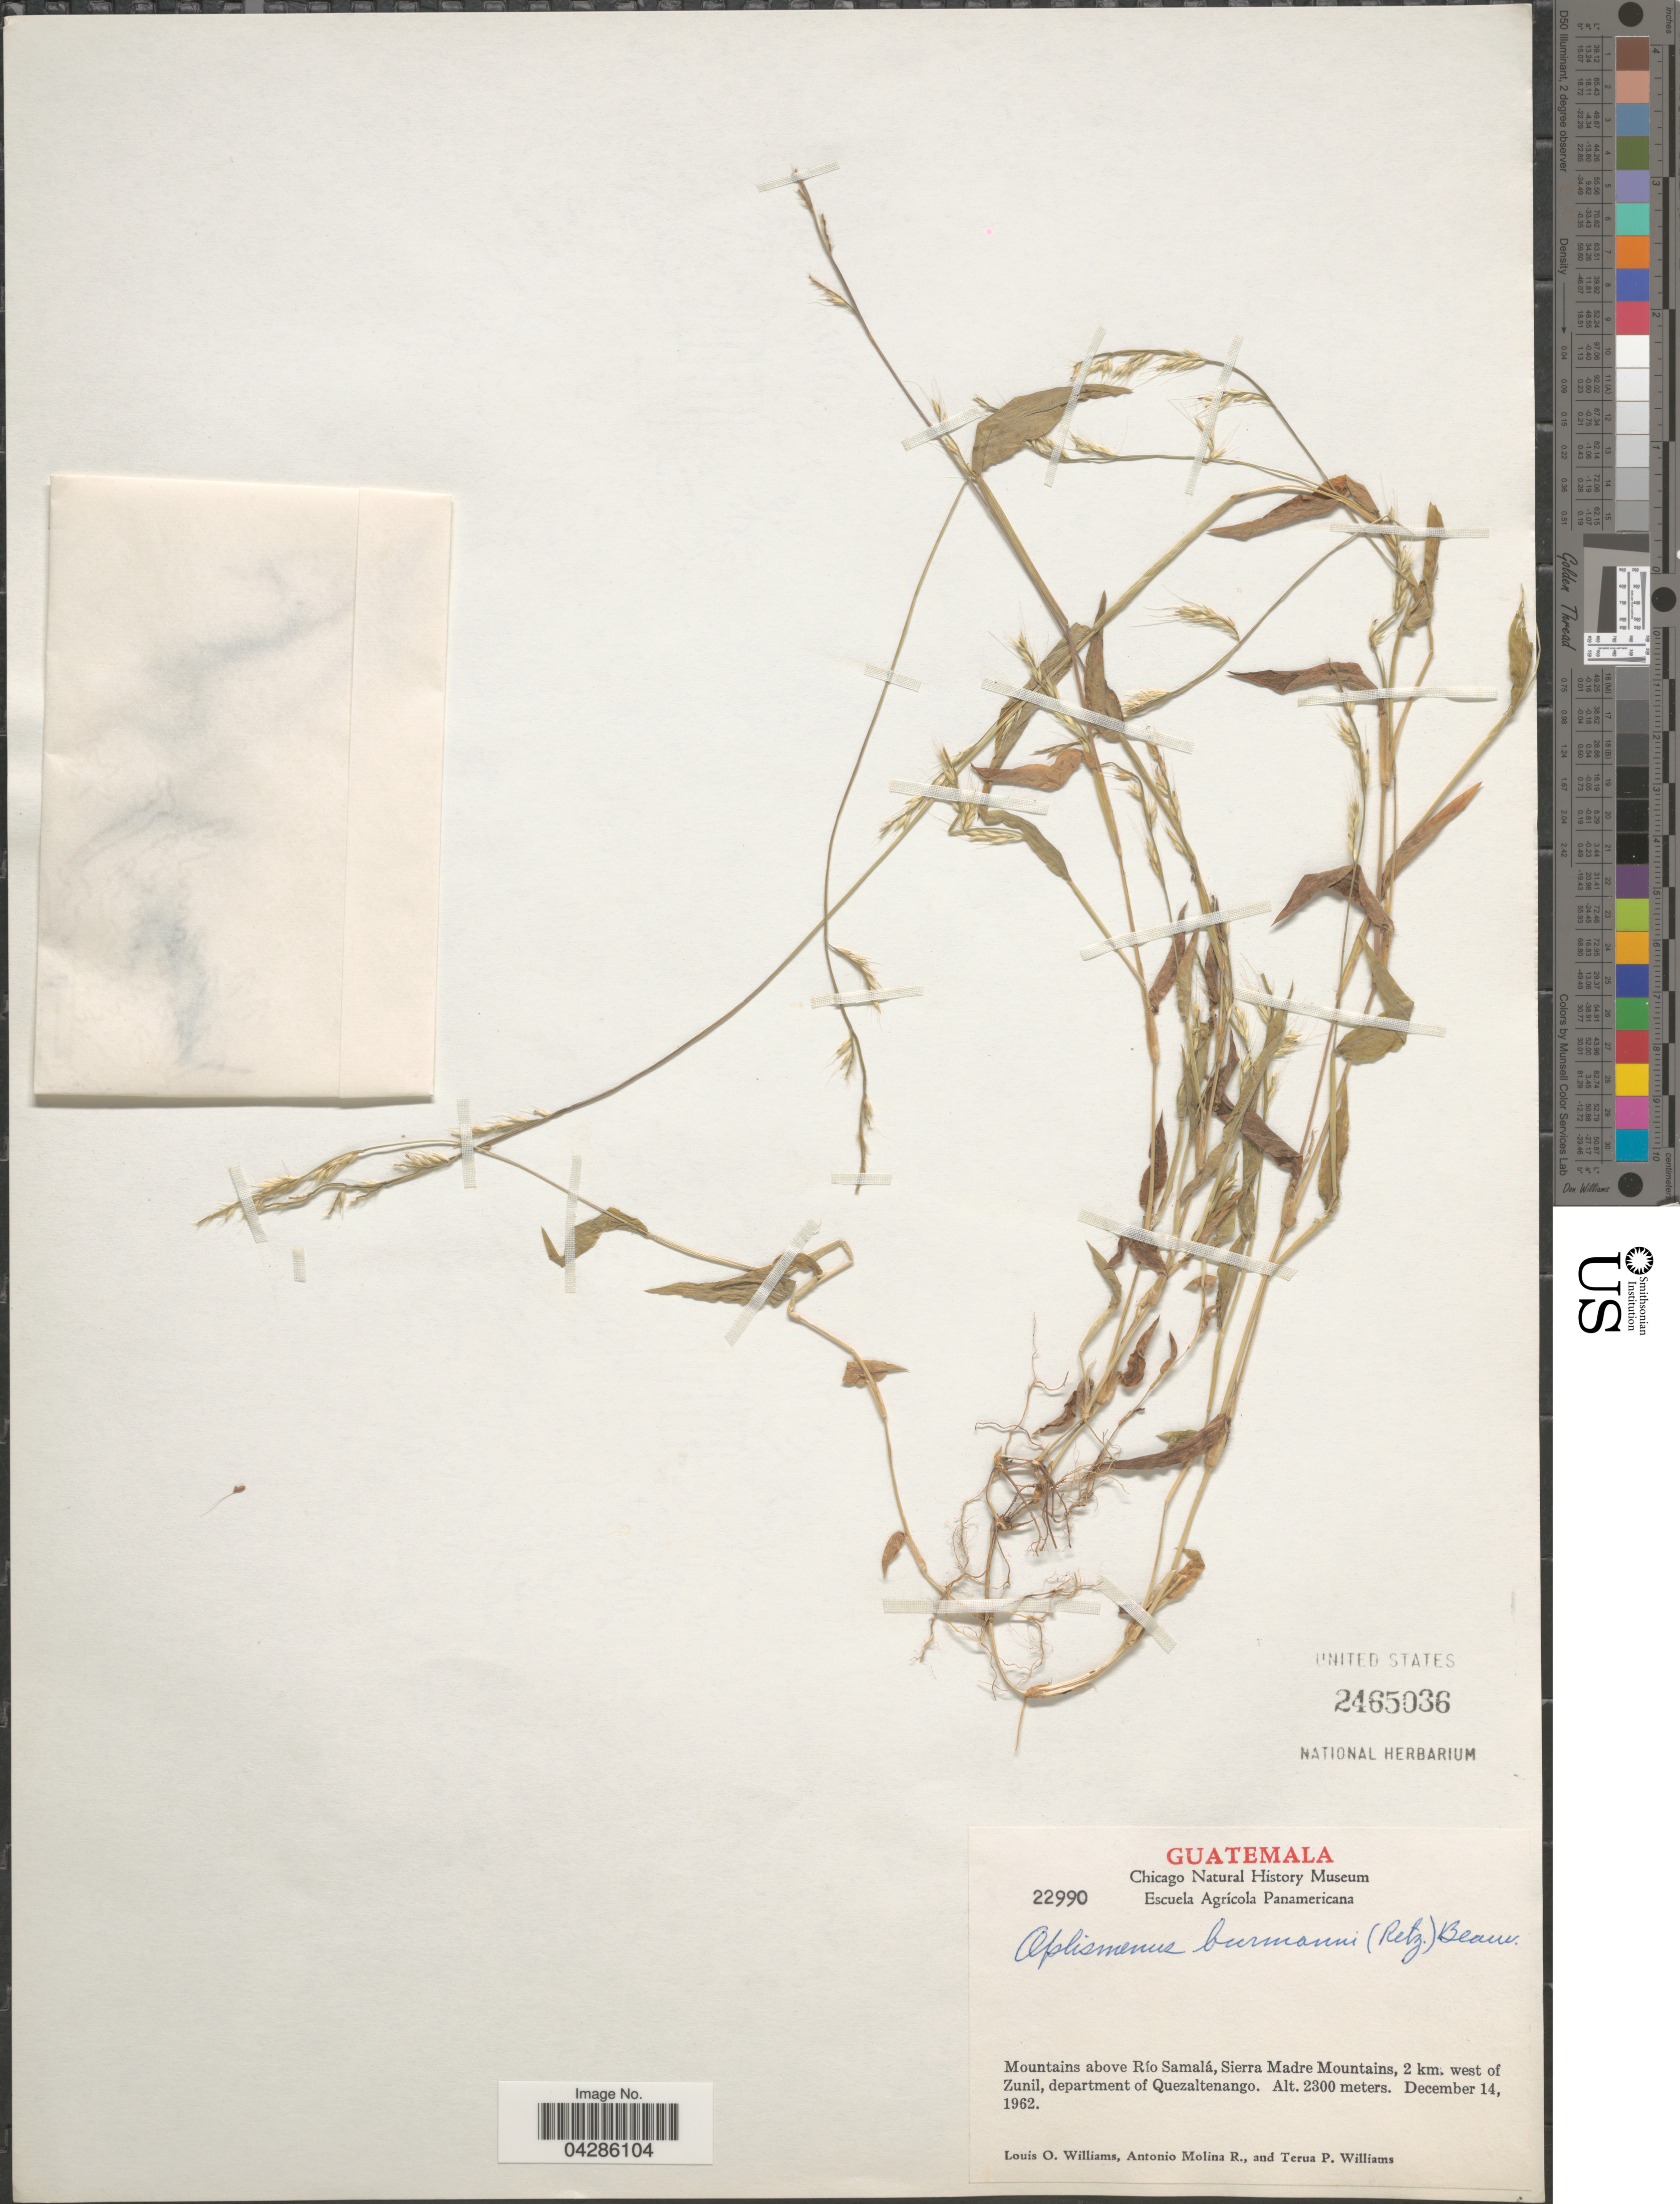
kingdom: Plantae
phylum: Tracheophyta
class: Liliopsida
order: Poales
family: Poaceae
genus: Oplismenus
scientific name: Oplismenus burmannii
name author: (Retz.) P. Beauv.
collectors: L. O. Williams, A. Molina R. & T. Williams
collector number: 22990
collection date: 1962-12-14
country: Guatemala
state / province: Quetzaltenango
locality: Mountains above Río Samalá, Sierra Madre Mountains, 2 km. west of Zunil, department of Quezaltenango.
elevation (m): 2300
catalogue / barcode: US 2465036